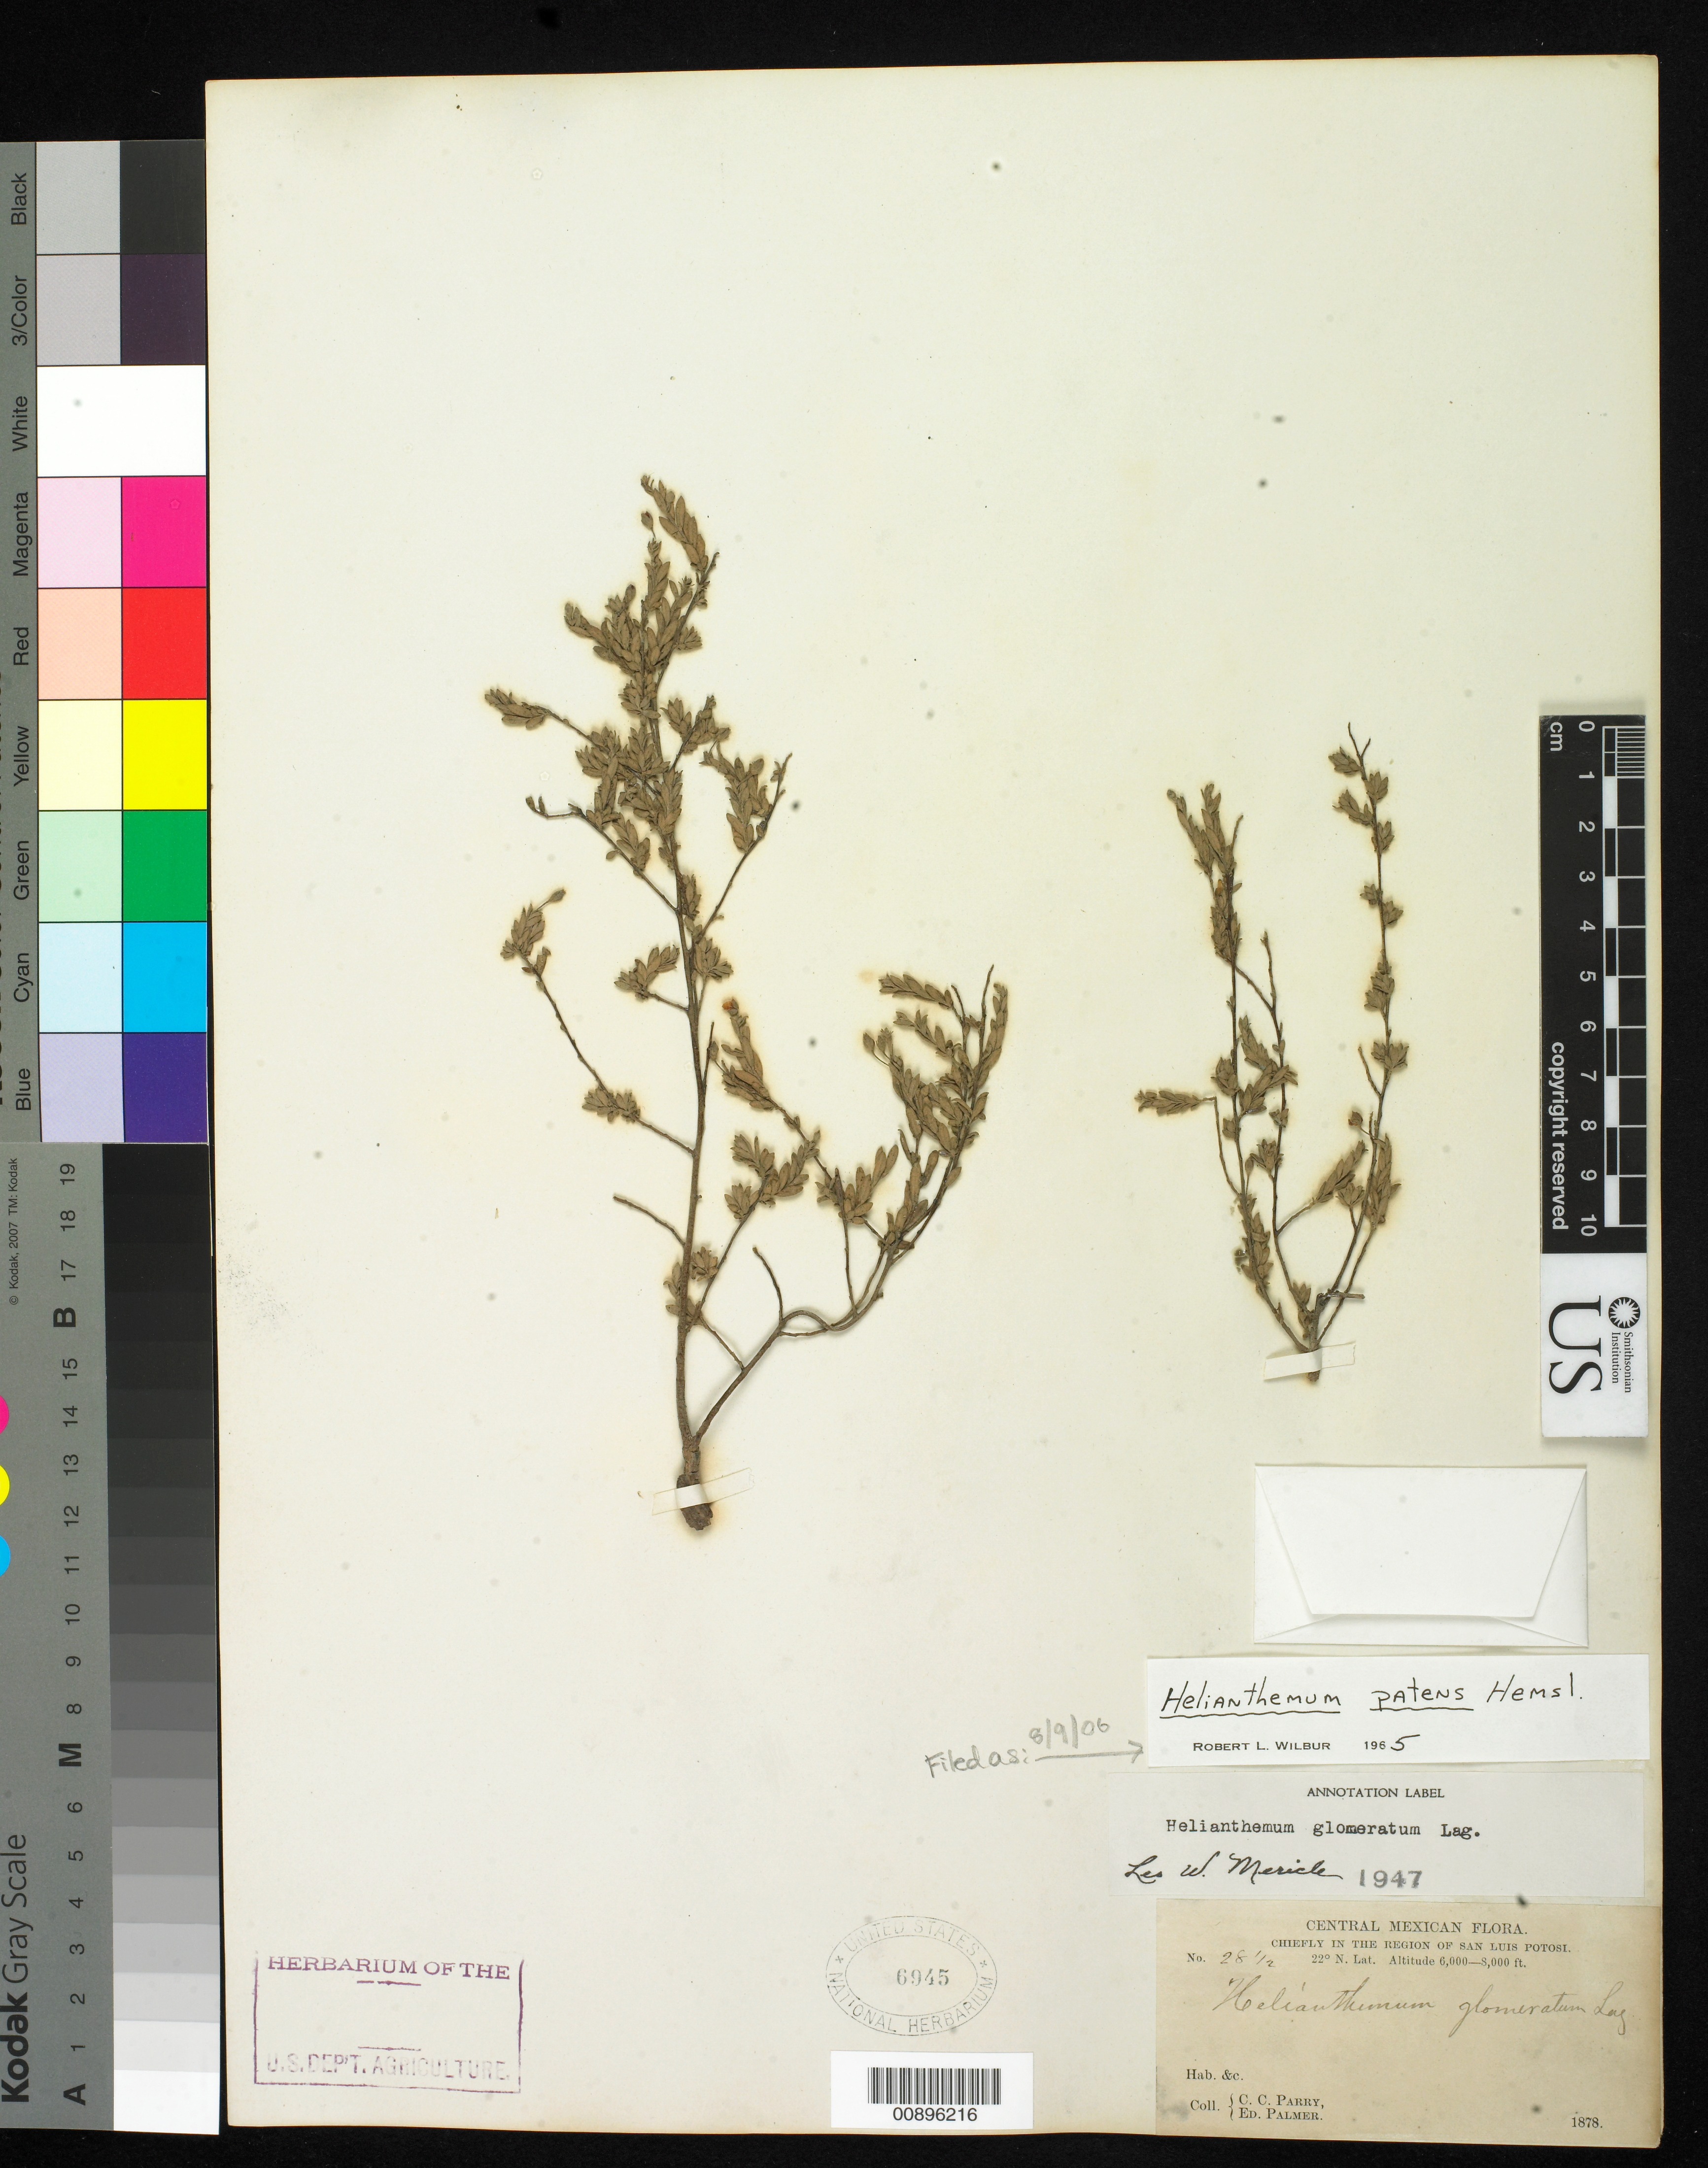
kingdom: Plantae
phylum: Tracheophyta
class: Magnoliopsida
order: Malvales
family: Cistaceae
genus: Helianthemum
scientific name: Helianthemum patens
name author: Hemsl.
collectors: C. C. Parry & E. Palmer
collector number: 28½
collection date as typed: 1878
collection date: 1878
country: Mexico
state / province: San Luis Potosí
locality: Chiefly in the region of San Luis Potosí.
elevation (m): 1829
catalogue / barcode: US 6945